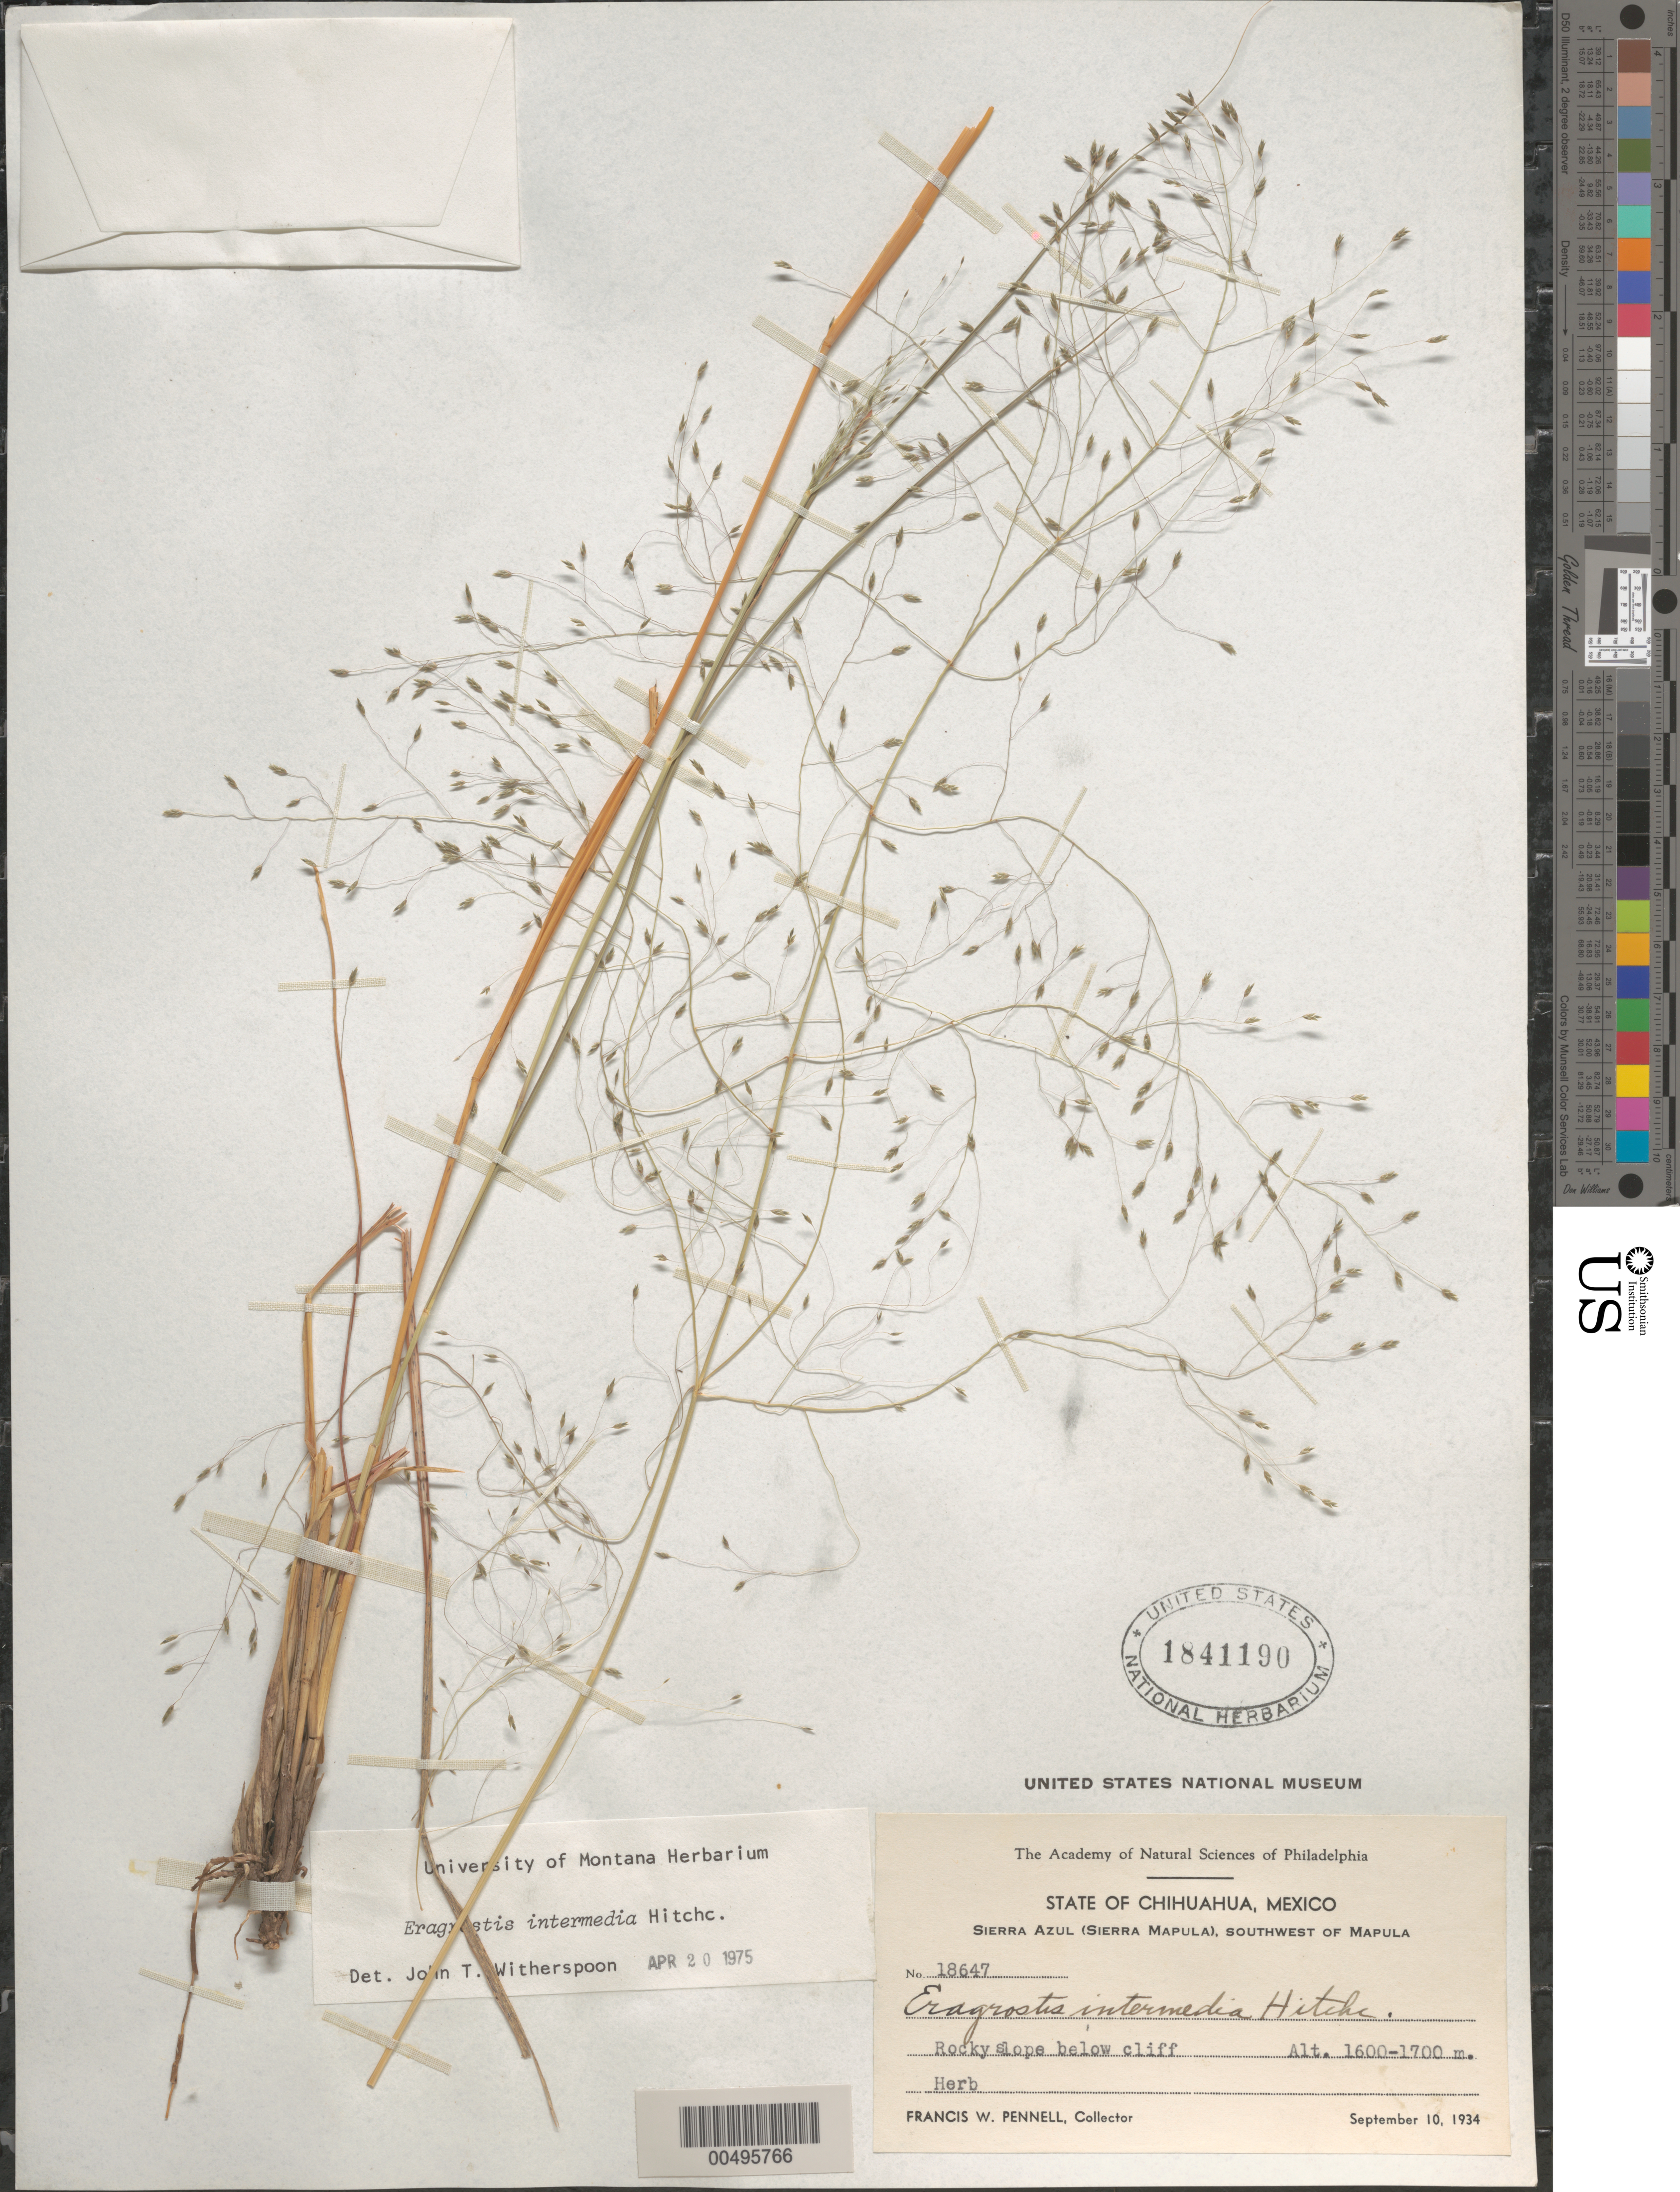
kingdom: Plantae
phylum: Tracheophyta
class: Liliopsida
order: Poales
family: Poaceae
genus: Eragrostis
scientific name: Eragrostis intermedia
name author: Hitchc.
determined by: Witherspoon, John T.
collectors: F. W. Pennell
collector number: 18647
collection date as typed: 10 Sep 1934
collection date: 1934-09-10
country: Mexico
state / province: Chihuahua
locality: Sierra Azul (Sierra Mapula), SW of Mapula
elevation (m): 1600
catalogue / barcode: US 1841190